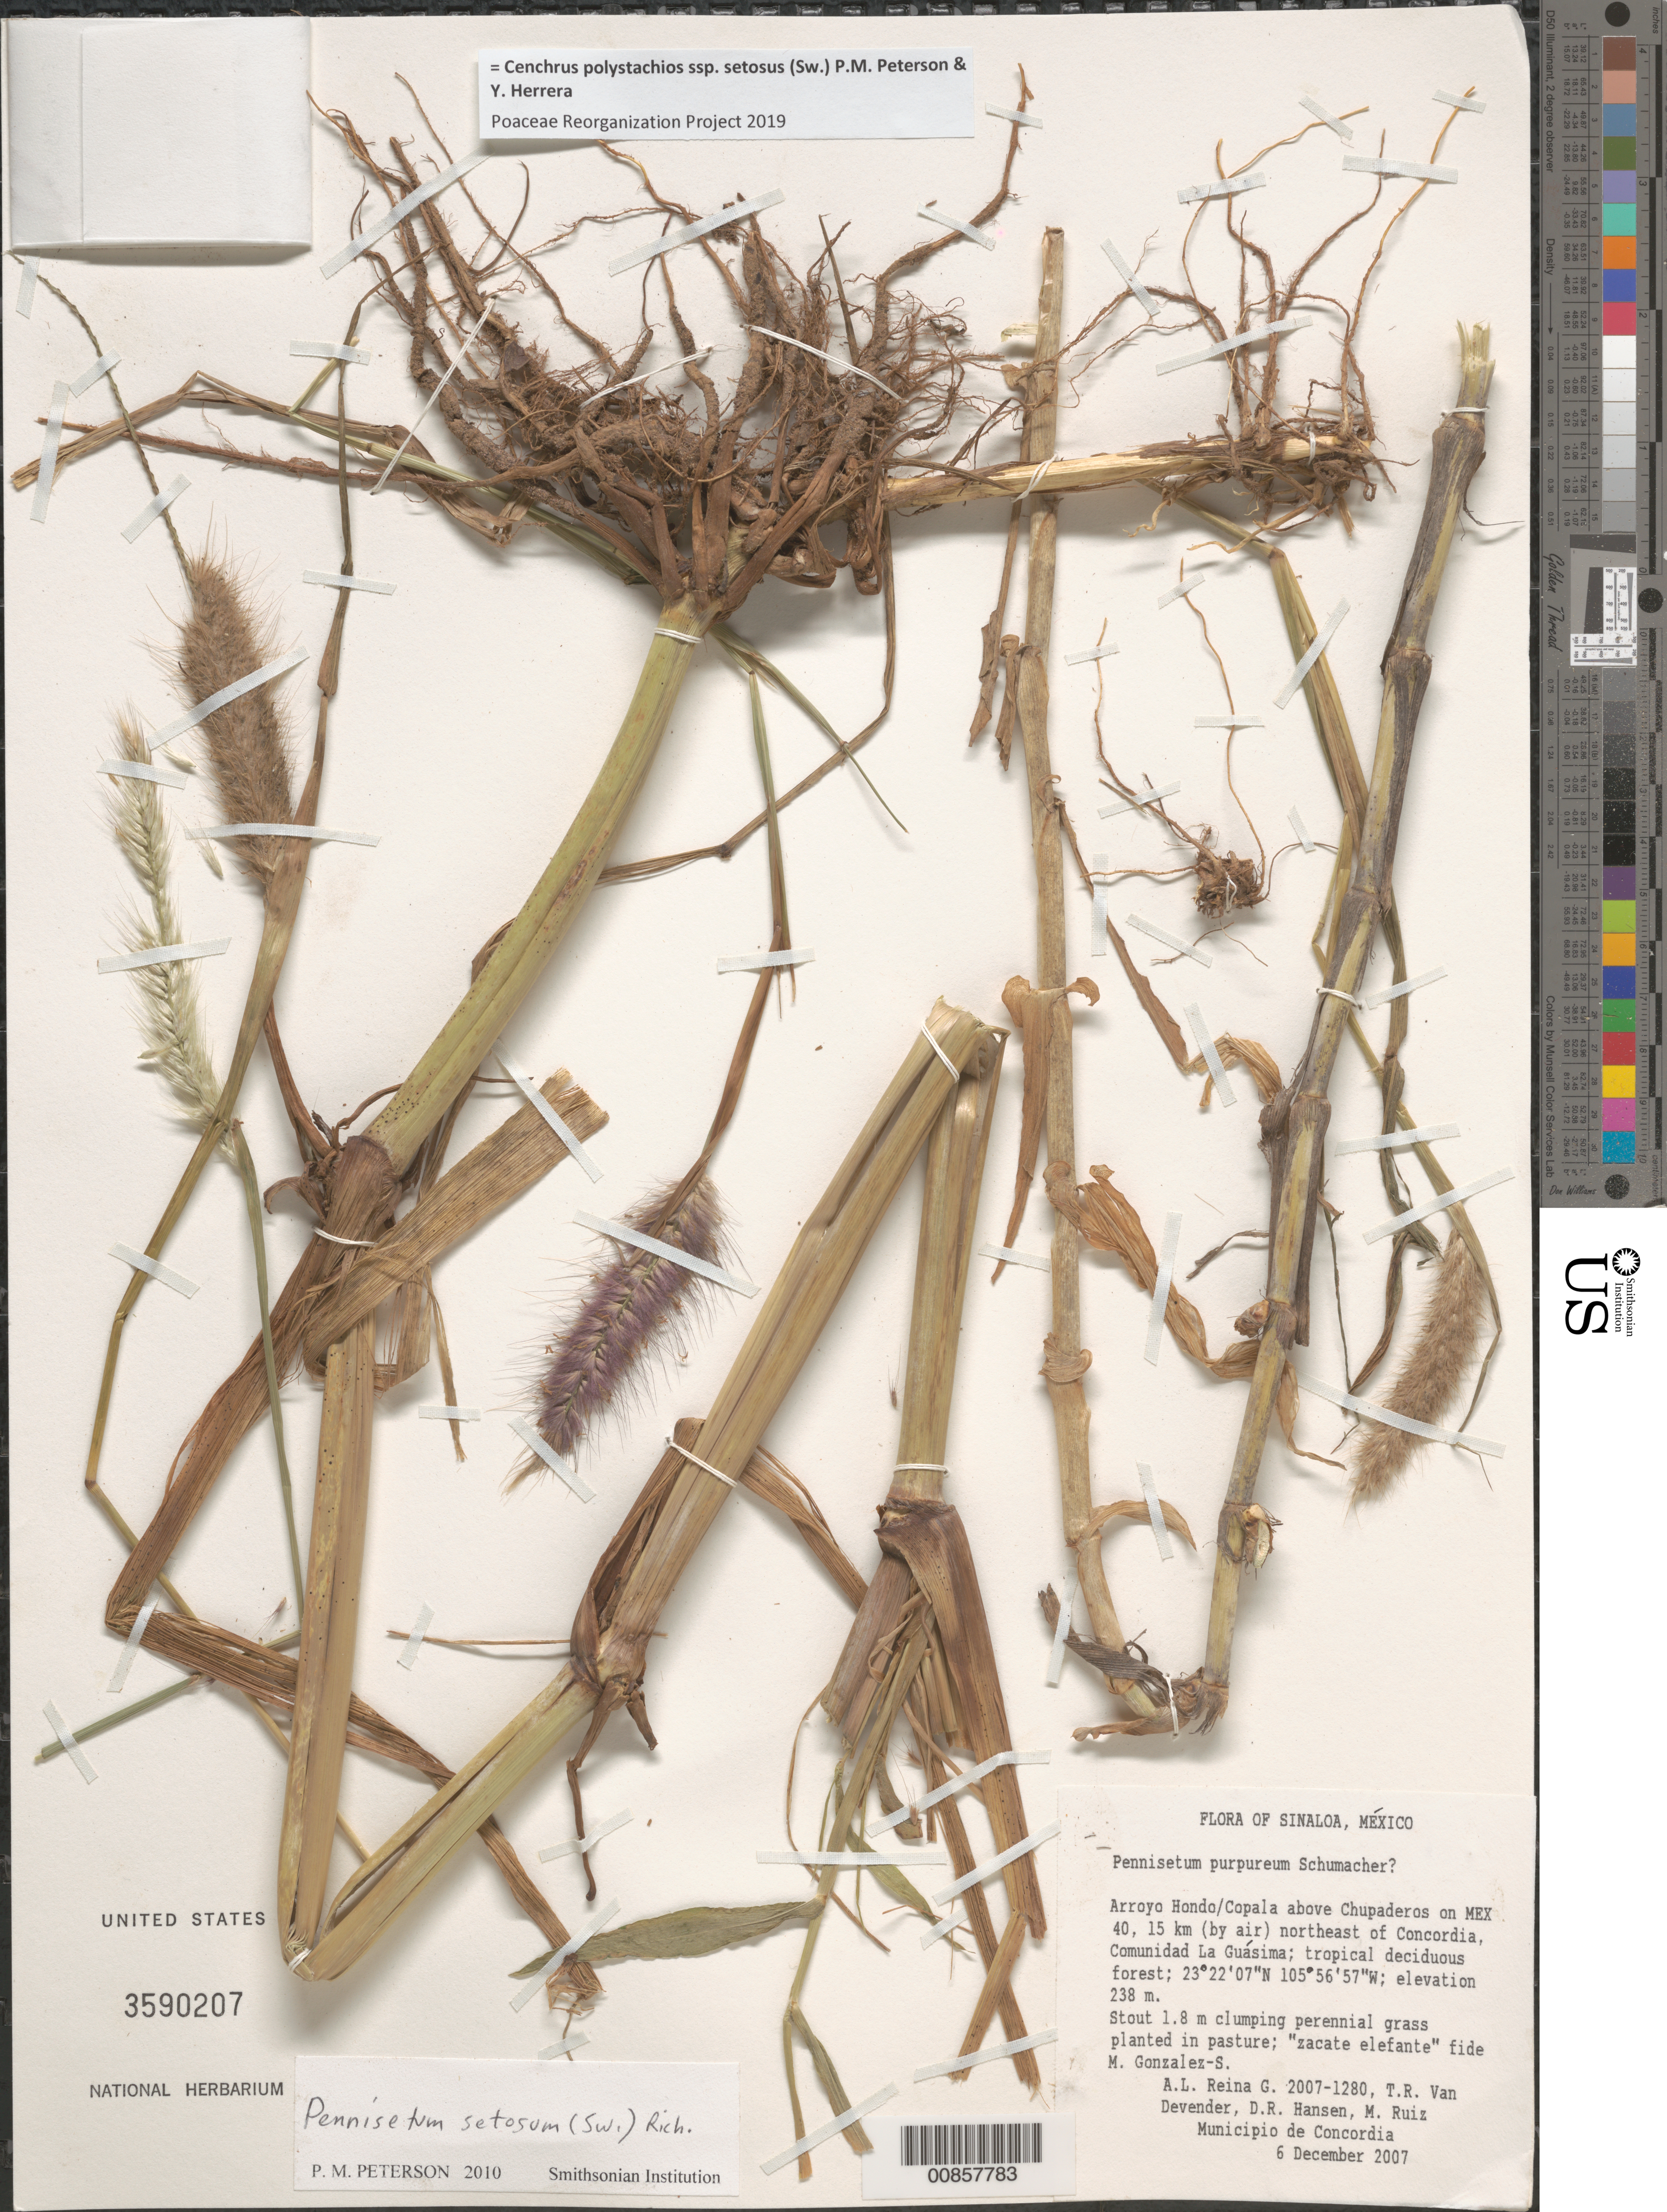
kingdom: Plantae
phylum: Tracheophyta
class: Liliopsida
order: Poales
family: Poaceae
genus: Cenchrus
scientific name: Cenchrus polystachios subsp. setosus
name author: (Sw.) P.M. Peterson & Y. Herrera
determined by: Poaceae Reorganization Project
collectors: A. L. Reina G., T. R. Van Devender, D. R. Hansen & M. Ruiz G.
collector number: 2007-1280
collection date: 2007-12-06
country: Mexico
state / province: Sinaloa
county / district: Concordia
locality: Arroyo Hondo/Copala above Chupaderos on MEX 40, 15 km (by air) NE of Concordia, Communidad a Guásima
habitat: Tropical deciduos forest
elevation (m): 238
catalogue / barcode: US 3590207